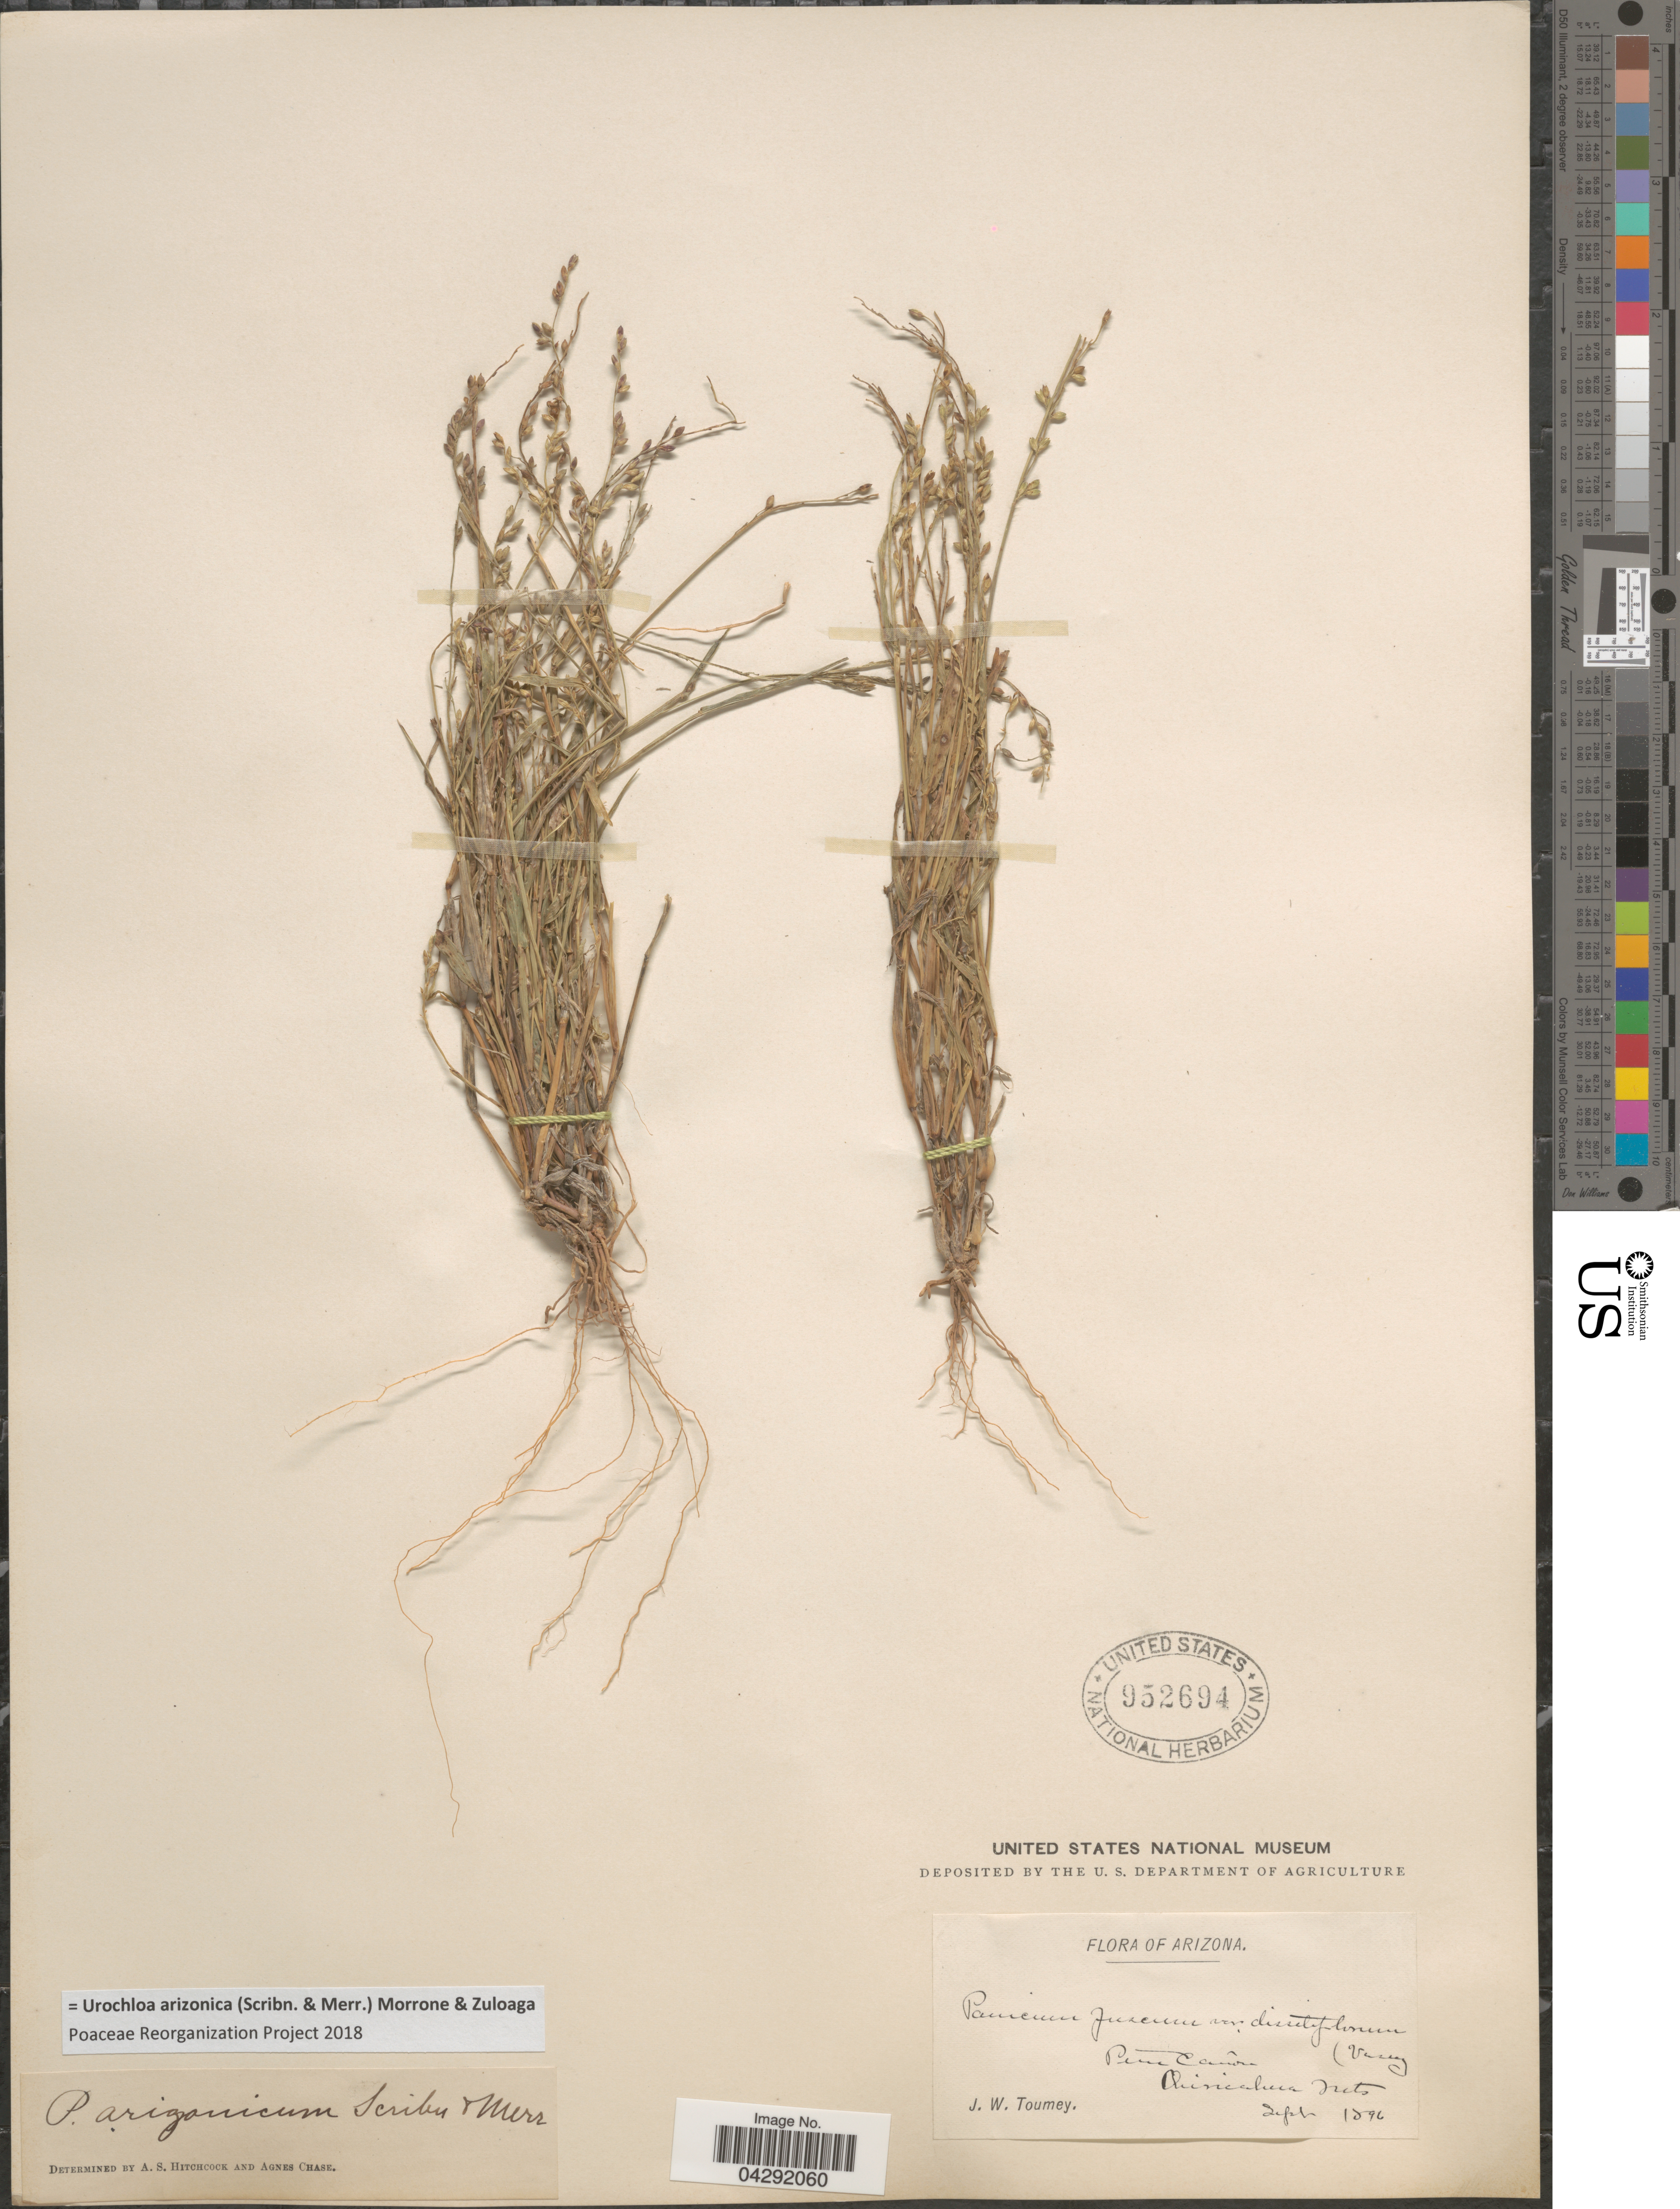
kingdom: Plantae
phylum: Tracheophyta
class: Liliopsida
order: Poales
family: Poaceae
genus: Urochloa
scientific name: Urochloa arizonica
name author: (Scribn. & Merr.) Morrone & Zuloaga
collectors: J. W. Toumey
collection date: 1896-09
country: United States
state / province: Arizona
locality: Pine Cañon. Chiricahua Mts.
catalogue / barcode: US 952694